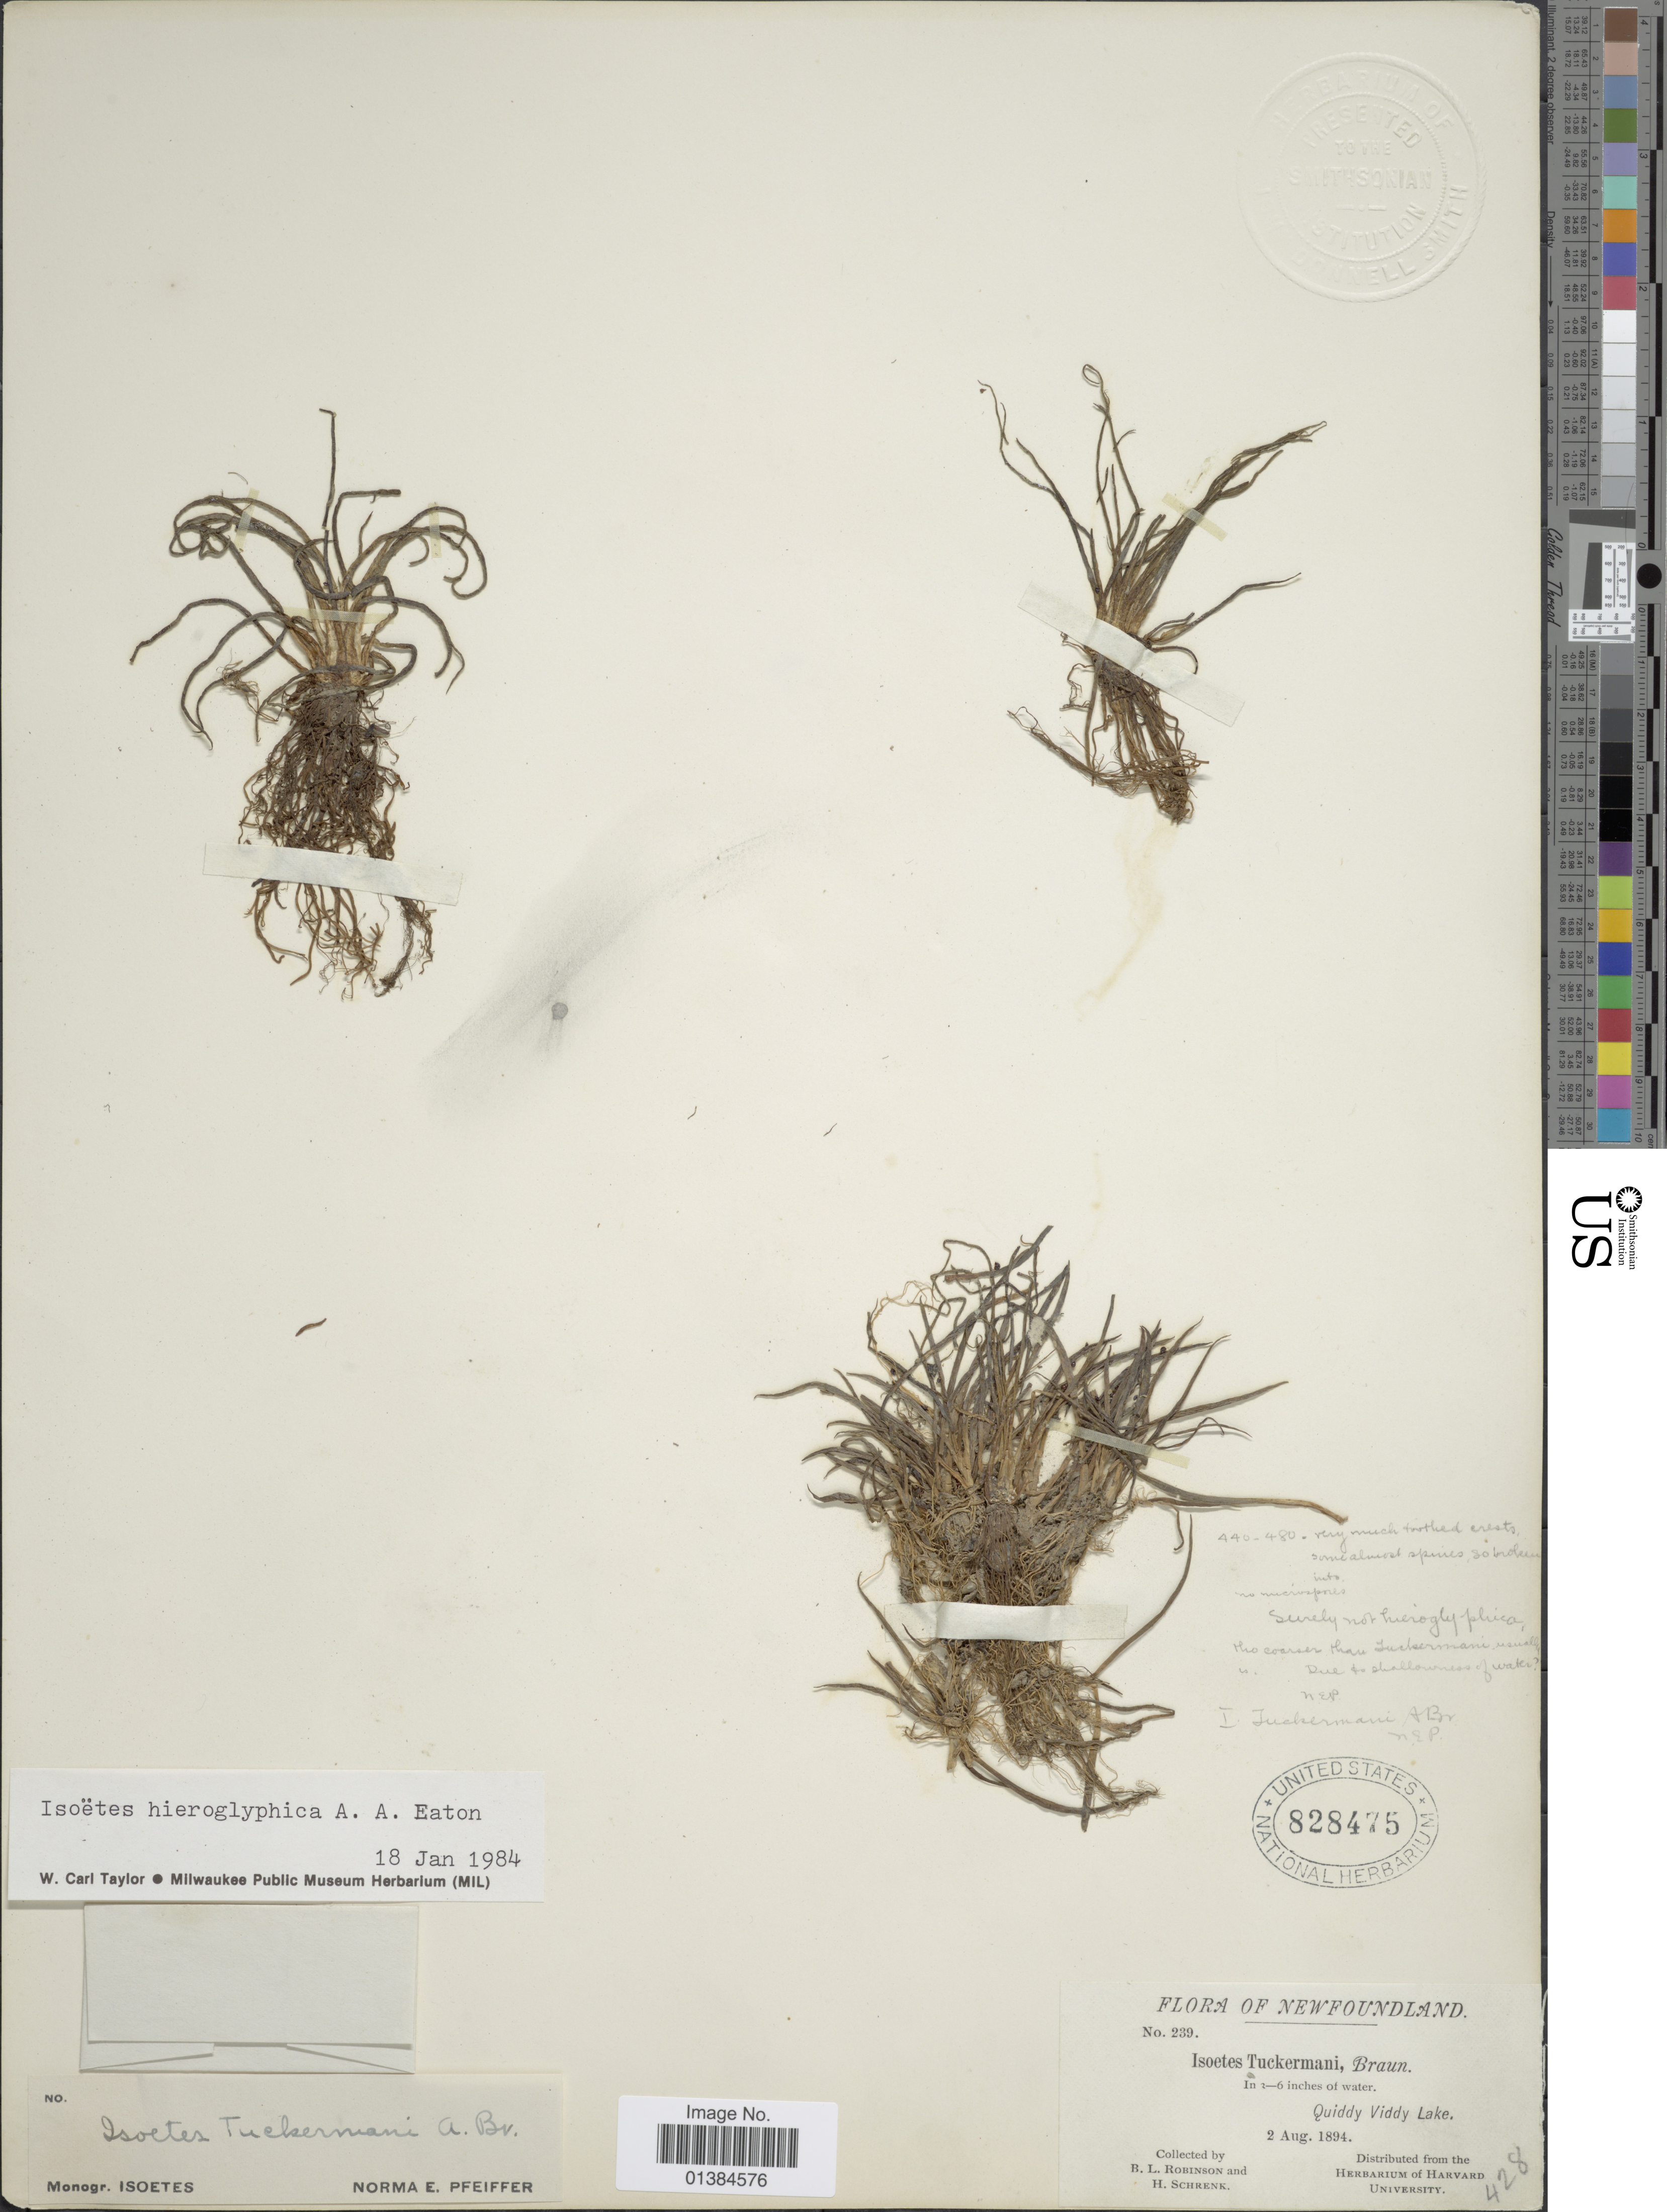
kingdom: Plantae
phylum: Tracheophyta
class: Lycopodiopsida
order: Isoetales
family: Isoetaceae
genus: Isoetes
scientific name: Isoetes hieroglyphica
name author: A.A. Eaton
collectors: B. L. Robinson & H. v. Schrenk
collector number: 239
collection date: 1894-08-02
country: Canada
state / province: Newfoundland and Labrador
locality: Quiddy Viddy Lake.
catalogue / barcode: US 828475